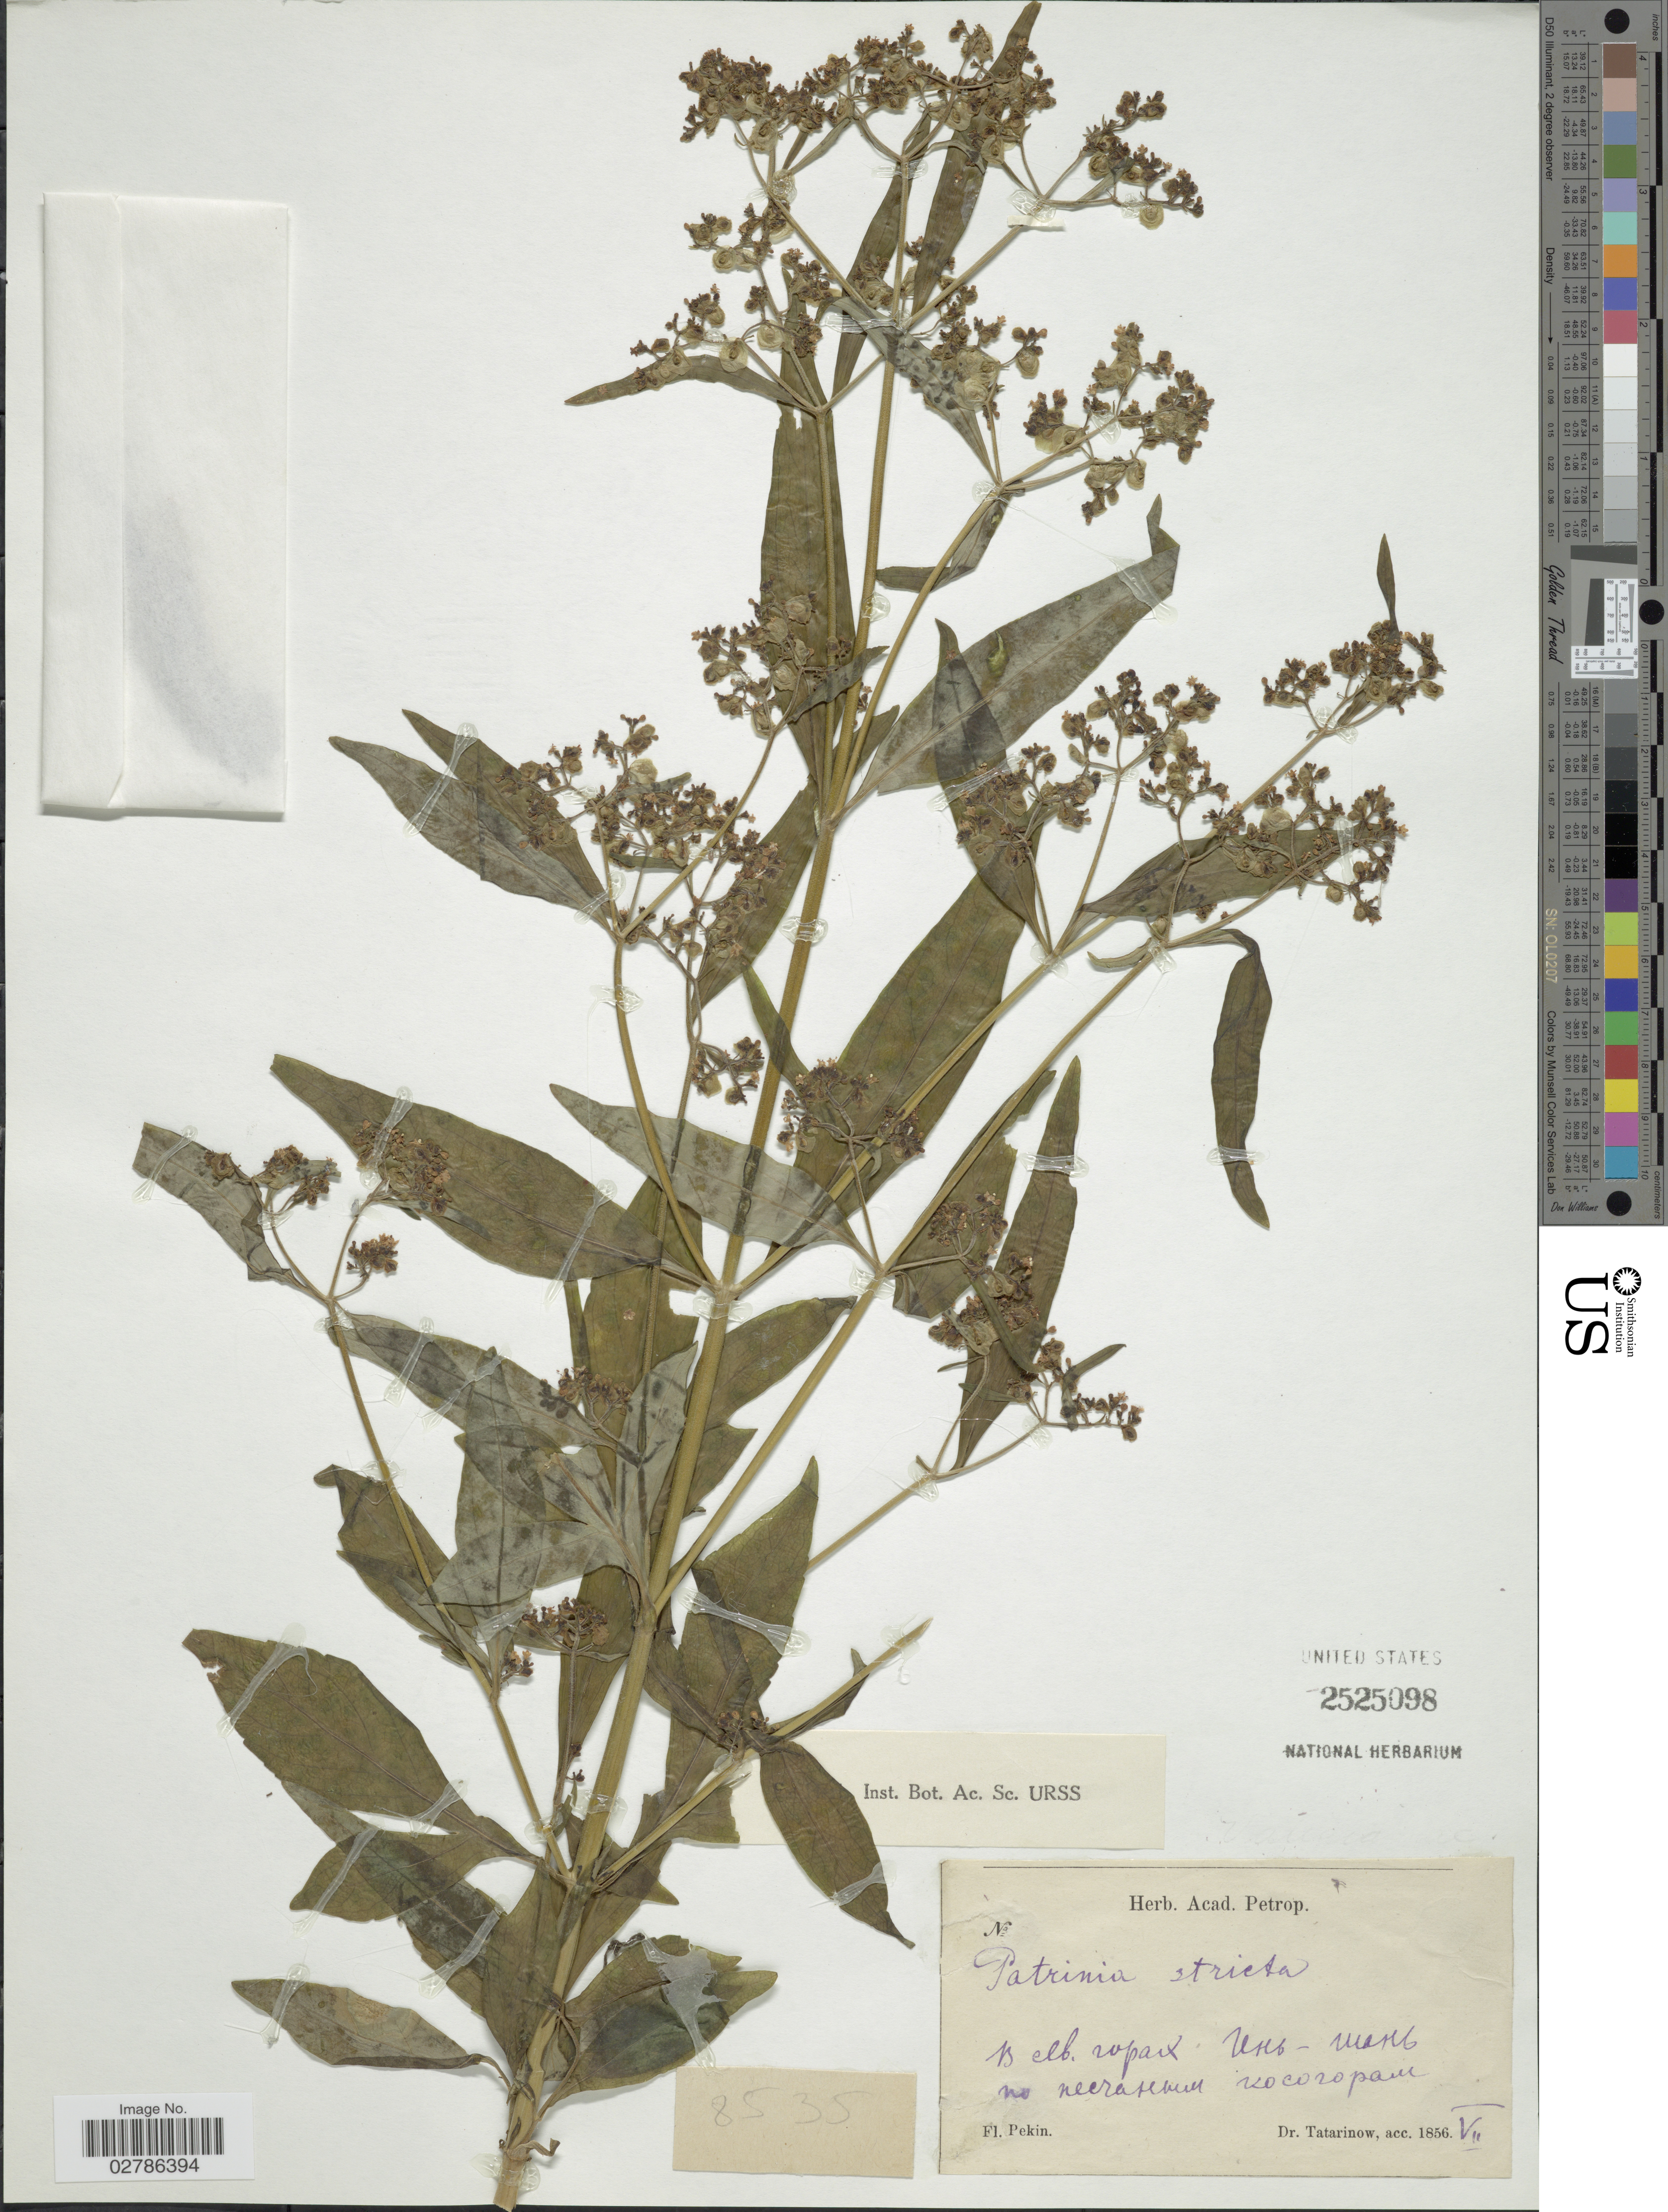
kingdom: Plantae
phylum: Tracheophyta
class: Magnoliopsida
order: Dipsacales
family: Caprifoliaceae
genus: Patrinia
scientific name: Patrinia stricta ined.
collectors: -. Tatarinow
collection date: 1856-07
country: China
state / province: Beijing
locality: Uhb-Wang no neerasemin kocoropam. Fl. Pekin.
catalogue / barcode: US 2525098